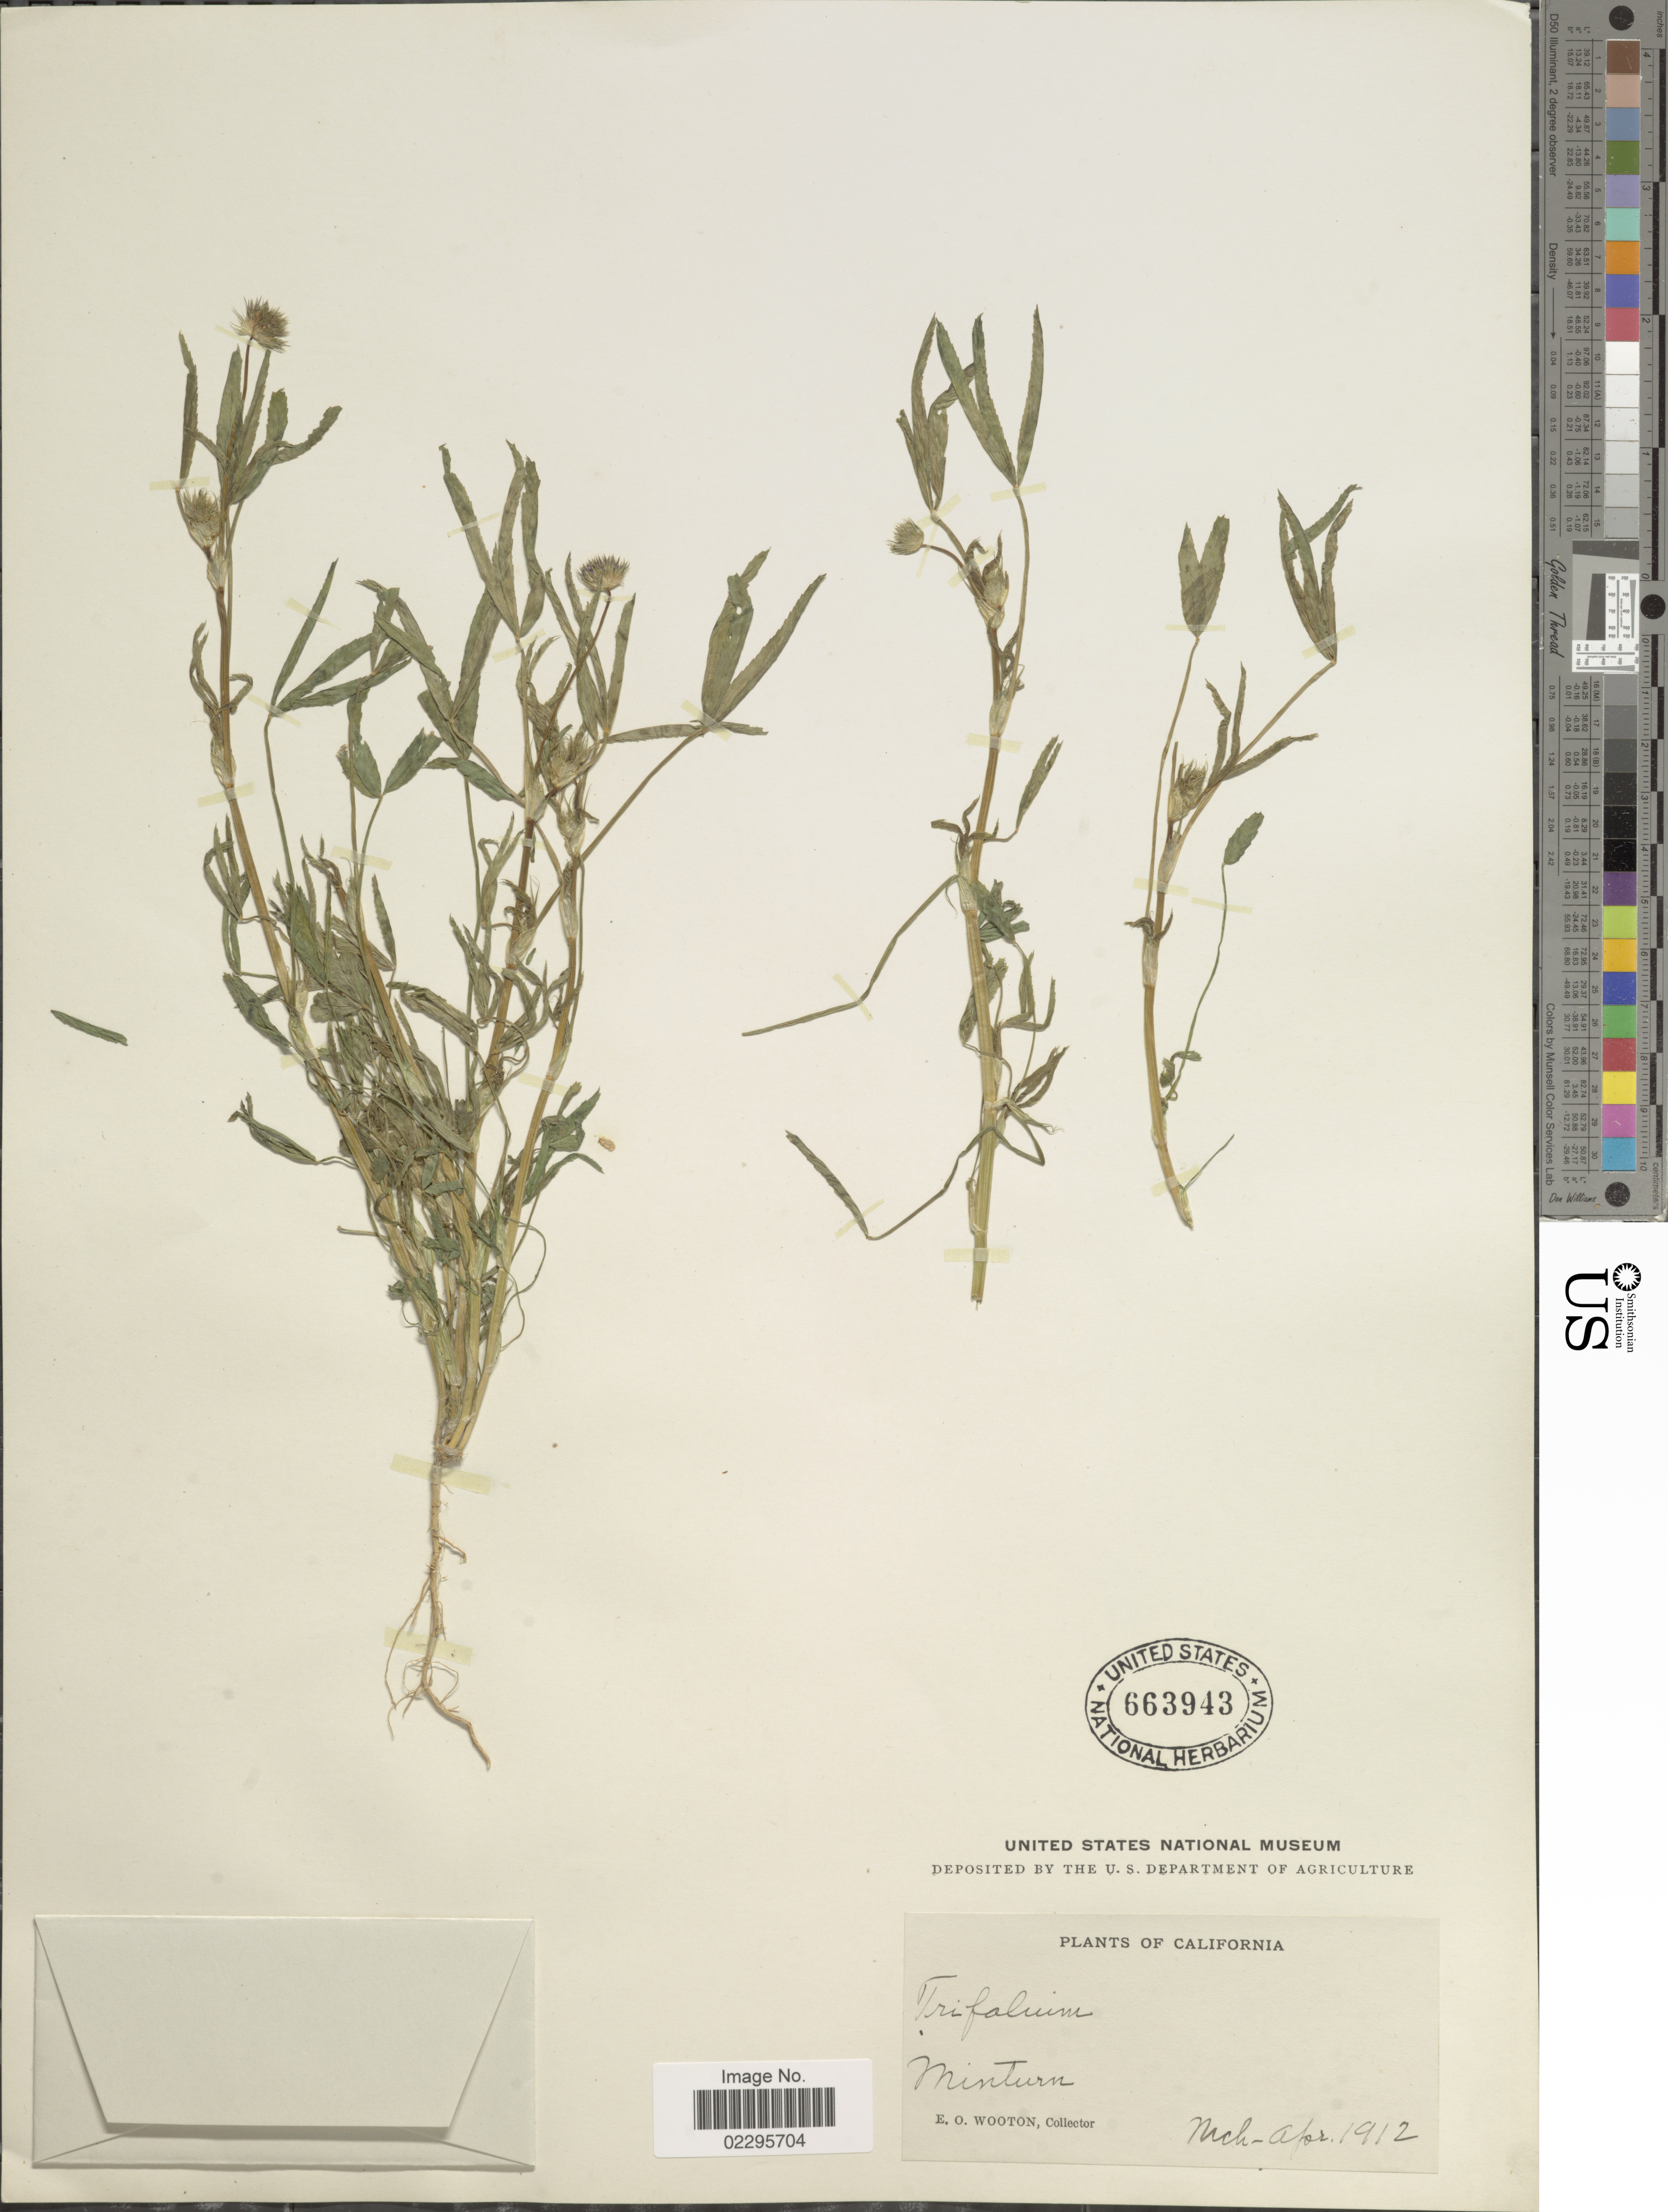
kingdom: Plantae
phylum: Tracheophyta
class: Magnoliopsida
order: Fabales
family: Fabaceae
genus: Trifolium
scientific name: Trifolium barbigerum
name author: Torr.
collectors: E. O. Wooton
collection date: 1912-03/1912-04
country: United States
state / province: California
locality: Minturn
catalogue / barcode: US 663943